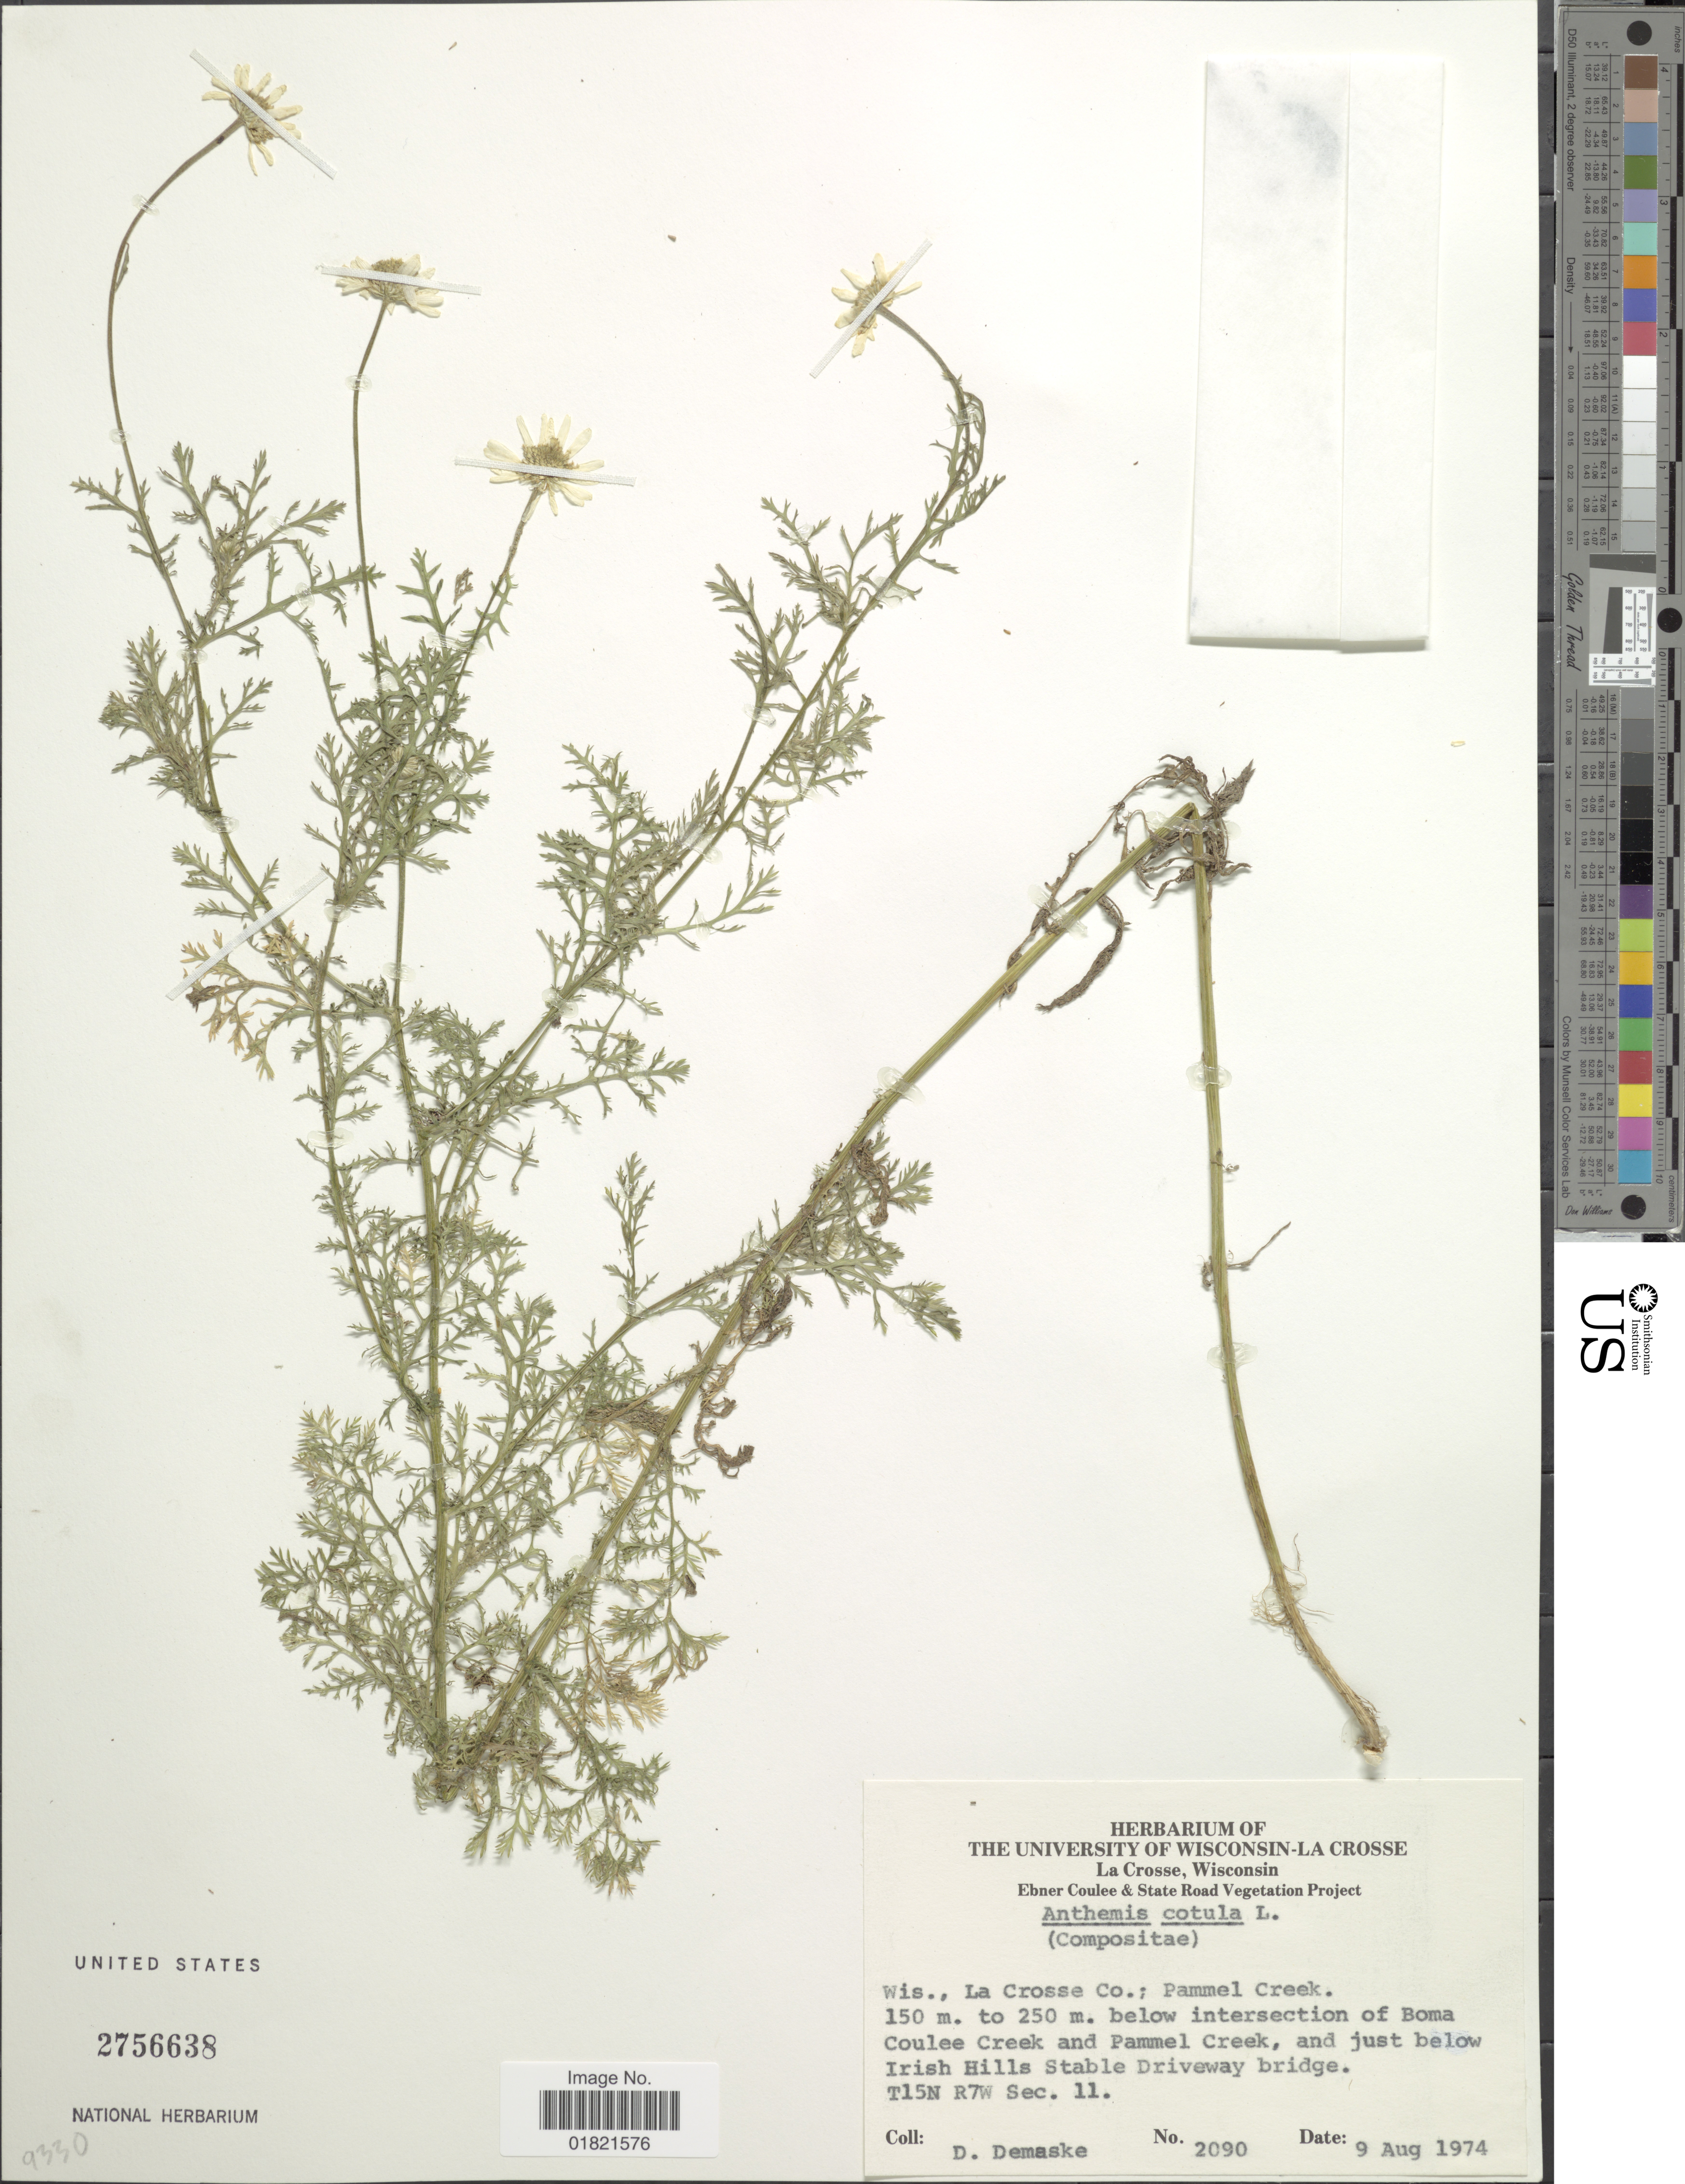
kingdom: Plantae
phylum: Tracheophyta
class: Magnoliopsida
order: Asterales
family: Asteraceae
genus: Anthemis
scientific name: Anthemis cotula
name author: L.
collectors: D. Demaske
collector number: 2090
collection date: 1974-08-09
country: United States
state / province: Wisconsin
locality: Wis., La Crosse Co.: Pammel Creek, below intersection of Boma Coulee Creek and Pammel Creek,and just below Irish Hills Stable Driveway bridge, T15N R7W Sec.11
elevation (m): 150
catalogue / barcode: US 2756638